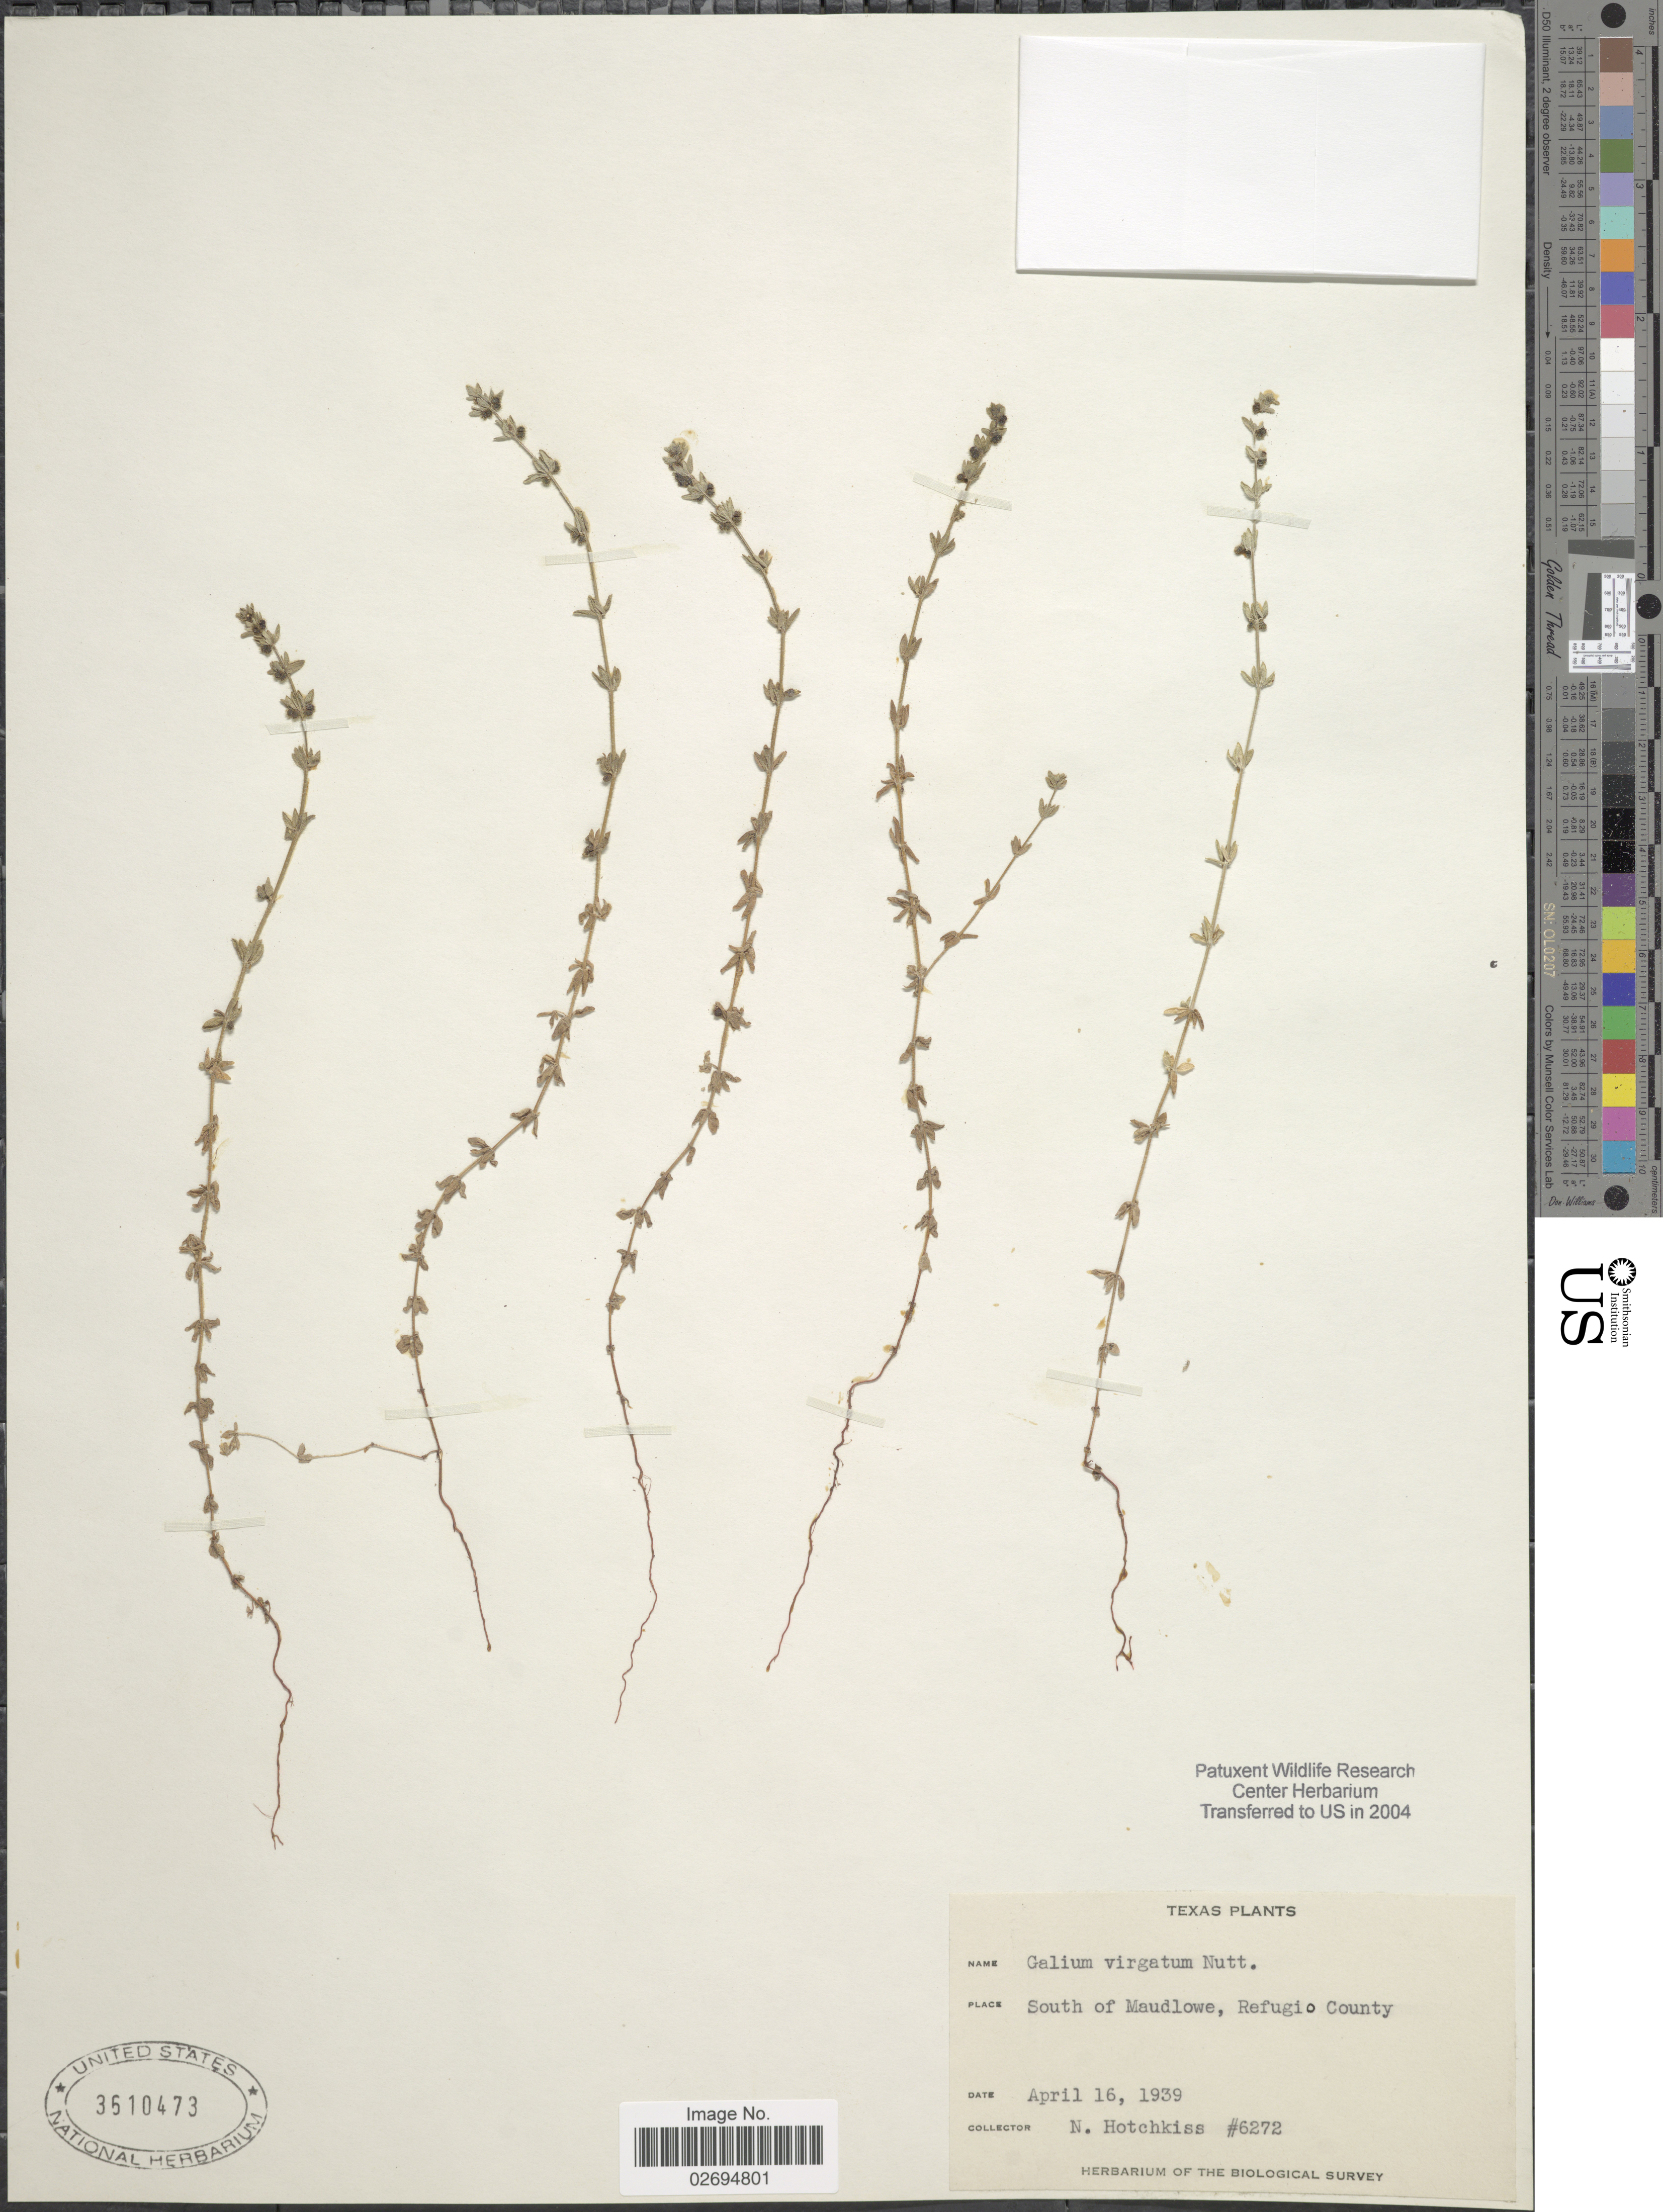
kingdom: Plantae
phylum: Tracheophyta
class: Magnoliopsida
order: Gentianales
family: Rubiaceae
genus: Galium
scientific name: Galium virgatum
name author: Nutt.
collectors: N. Hotchkiss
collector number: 6272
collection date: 1939-04-16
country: United States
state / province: Texas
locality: South of Maudlowe, Refugio County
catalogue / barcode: US 3610473